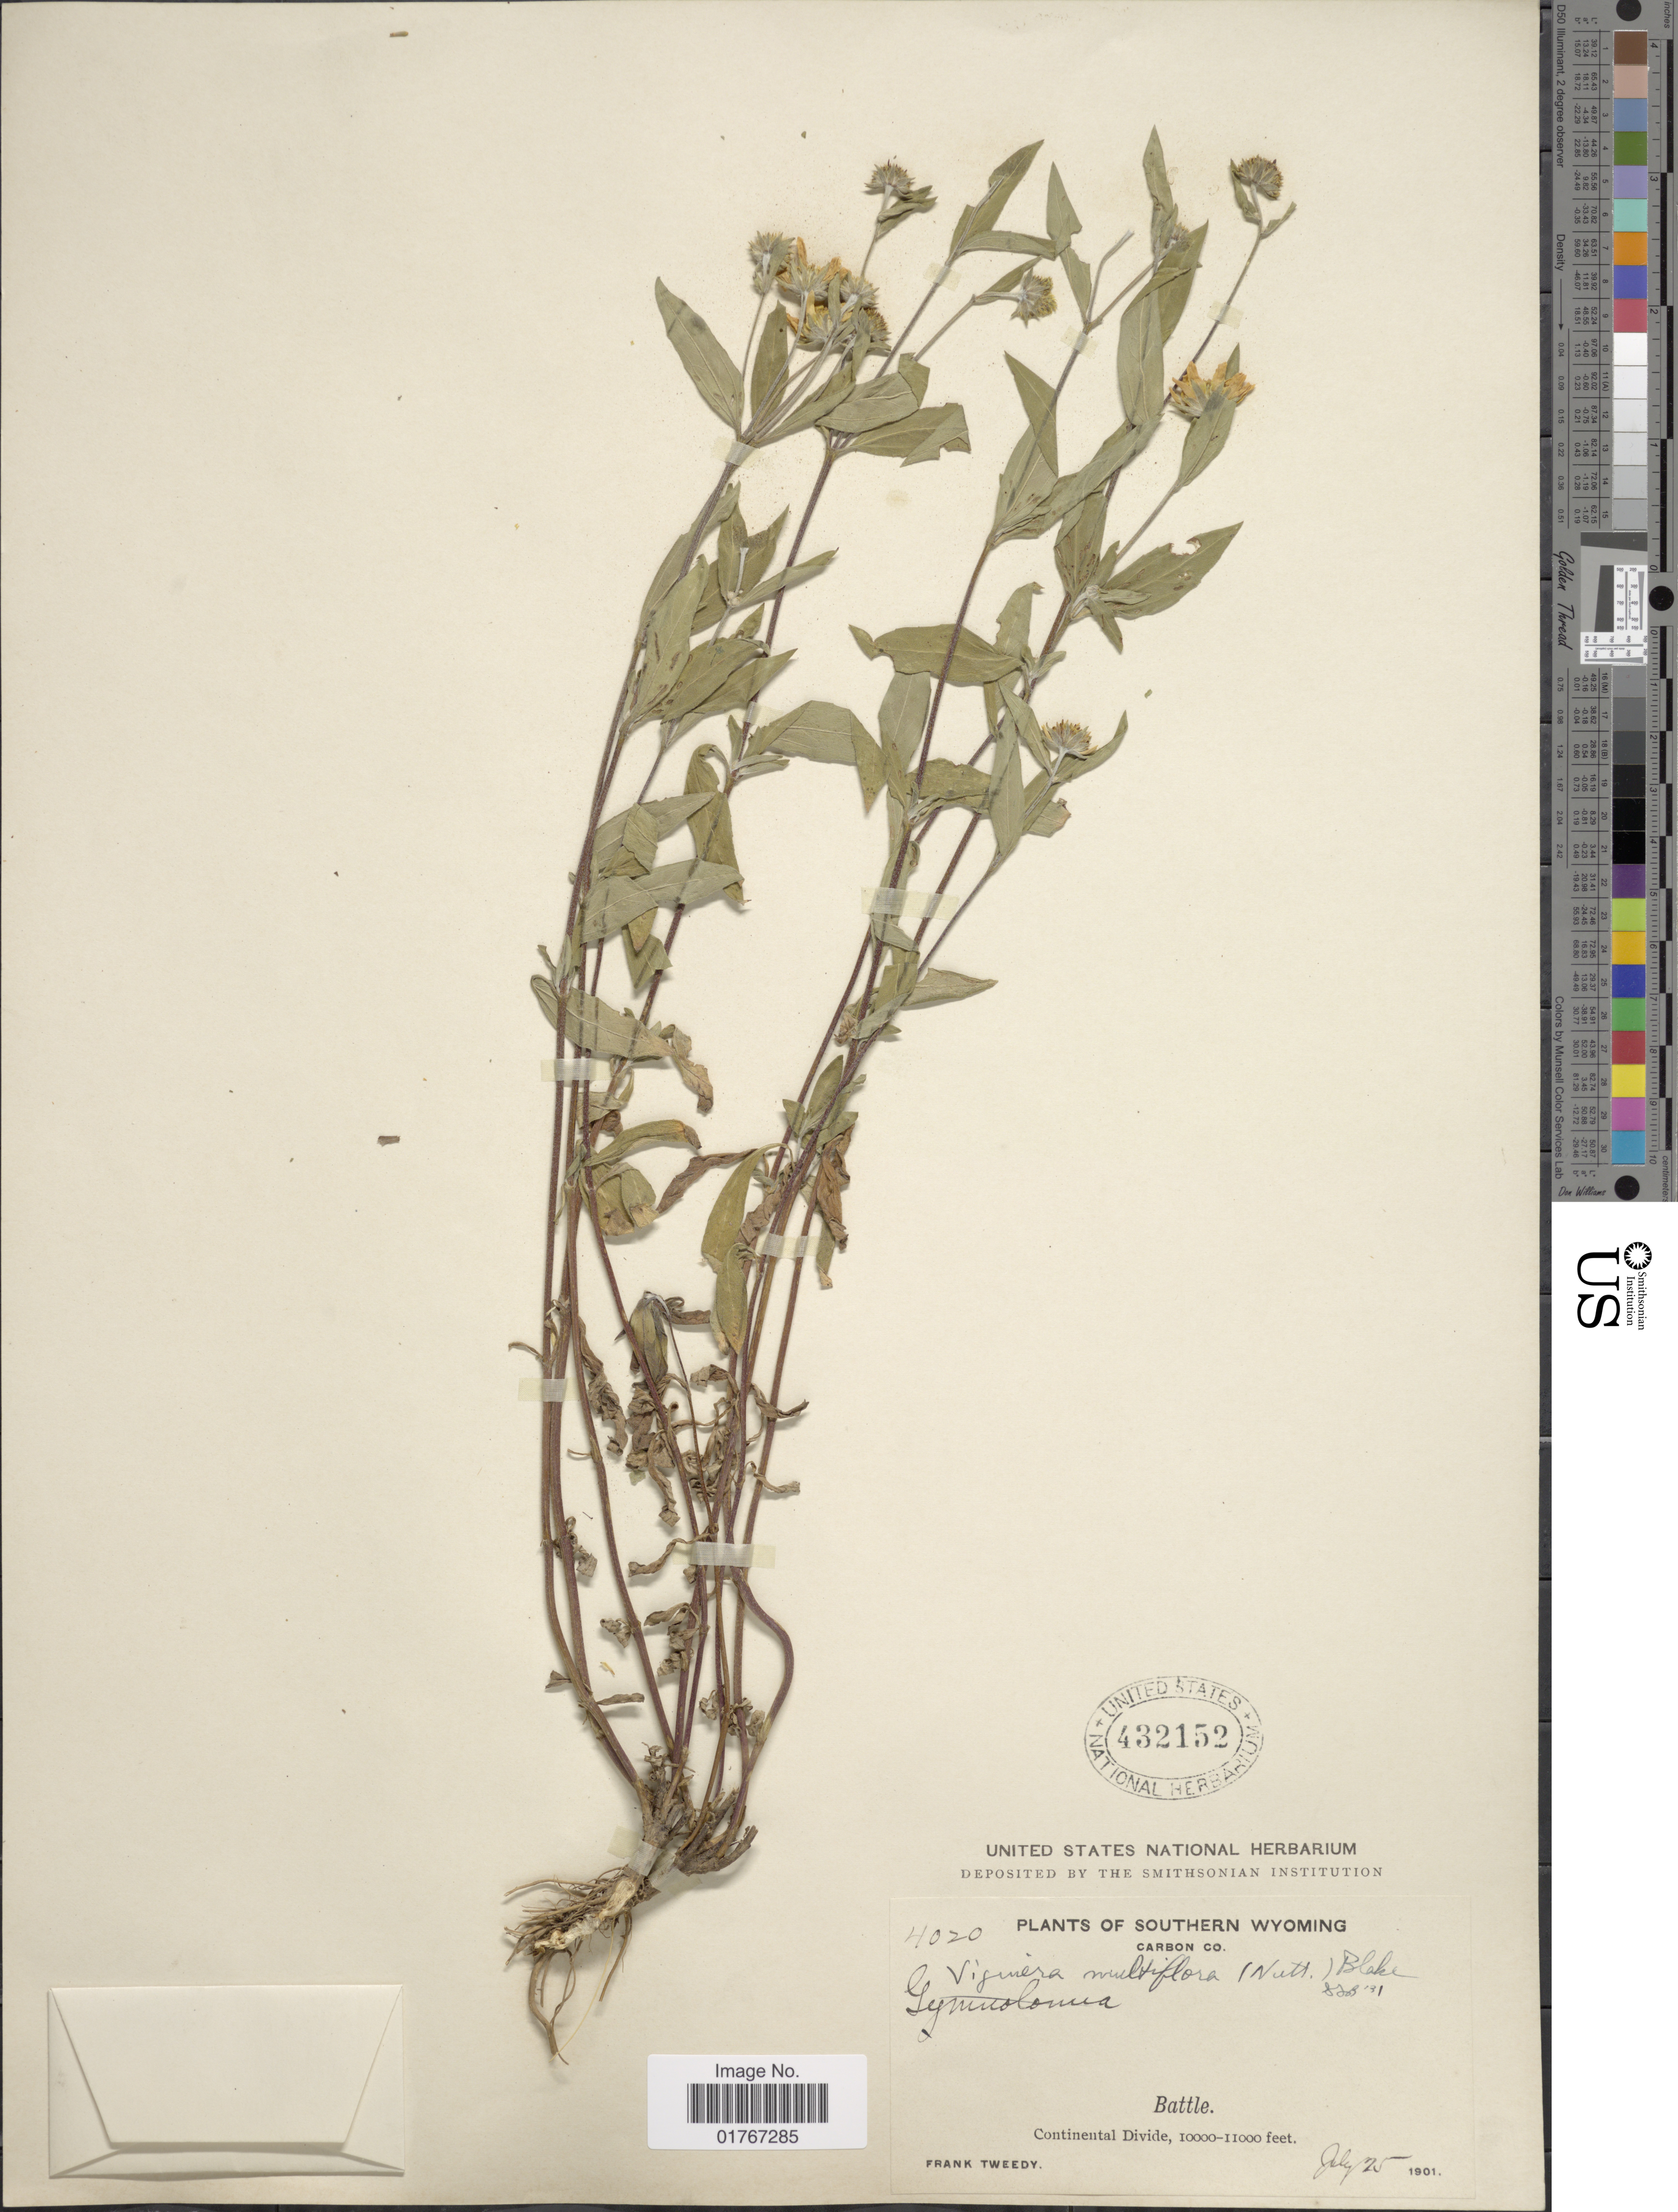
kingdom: Plantae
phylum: Tracheophyta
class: Magnoliopsida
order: Asterales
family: Asteraceae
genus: Heliomeris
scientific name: Heliomeris multiflora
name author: Nutt.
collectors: F. Tweedy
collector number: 4020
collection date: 1901-07-25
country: United States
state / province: Wyoming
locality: Southern Wyoming, Carbon Co, Battle, Continental Divide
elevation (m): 3048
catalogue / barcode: US 432152